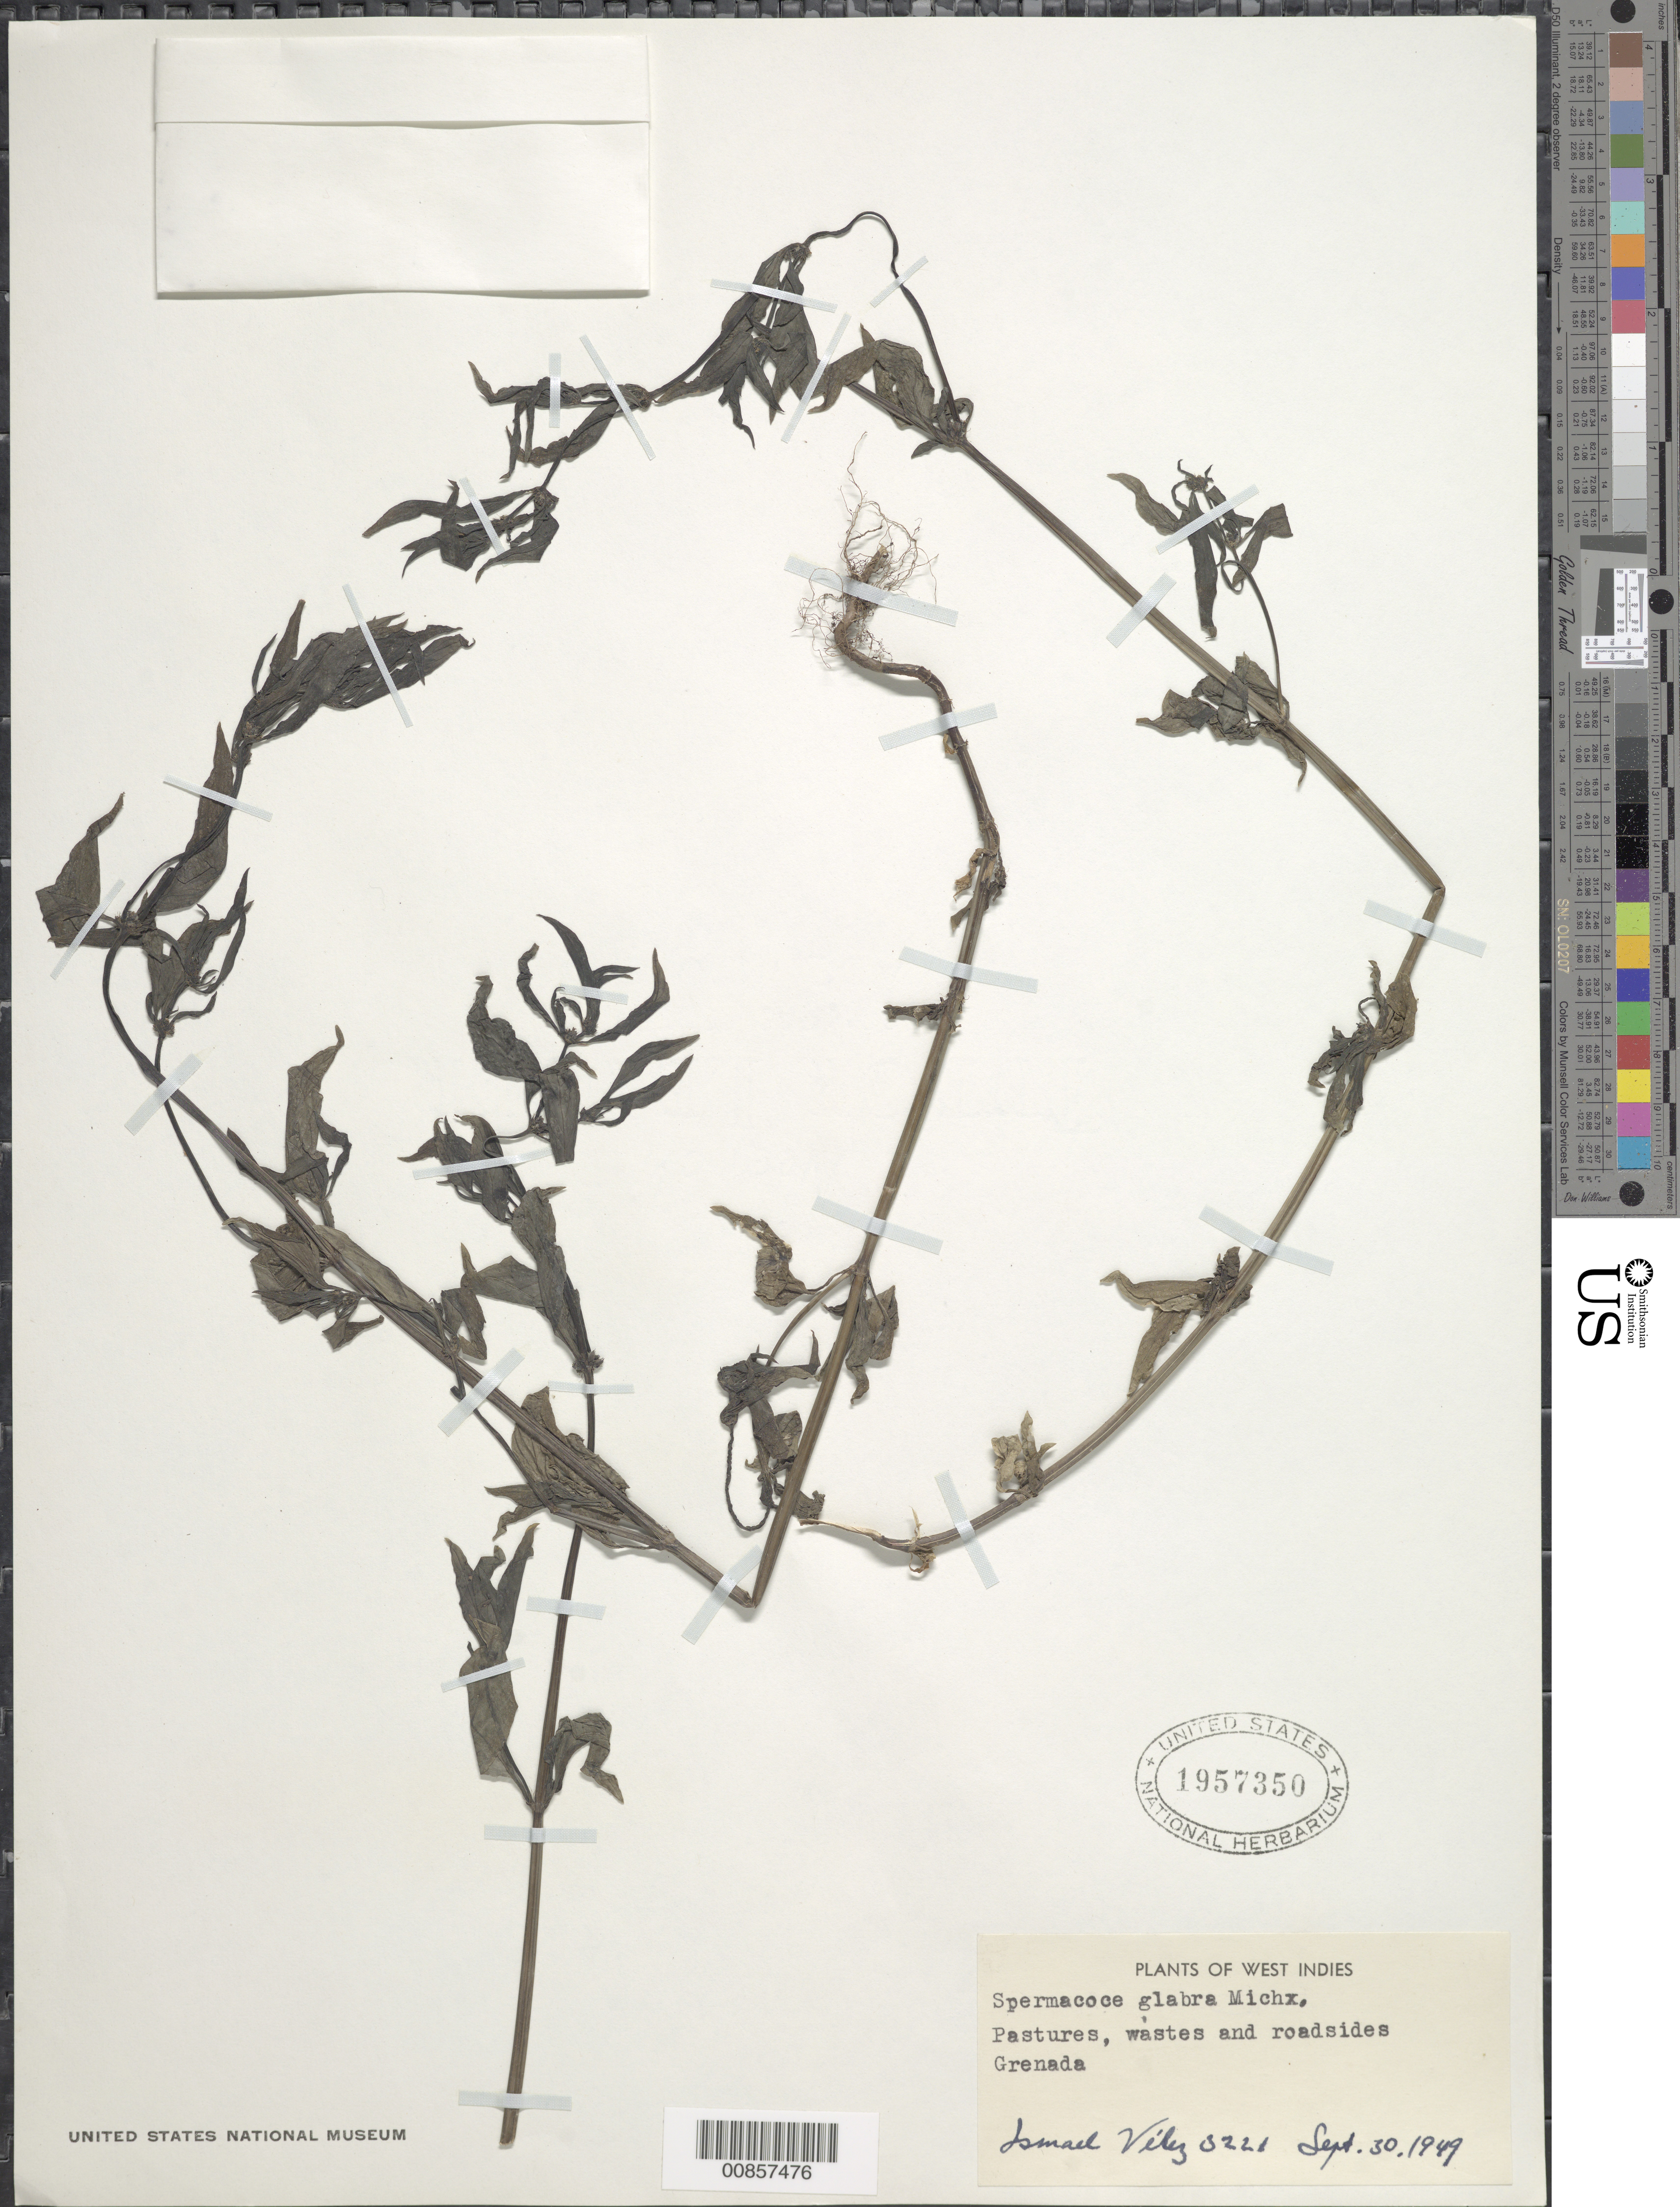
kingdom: Plantae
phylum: Tracheophyta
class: Magnoliopsida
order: Gentianales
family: Rubiaceae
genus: Spermacoce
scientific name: Spermacoce glabra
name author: Michx.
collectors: I. Vélez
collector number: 3221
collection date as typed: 30 Sep 1949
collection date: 1949-09-30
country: Grenada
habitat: Pastures, waste places and roadsides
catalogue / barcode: US 1957350